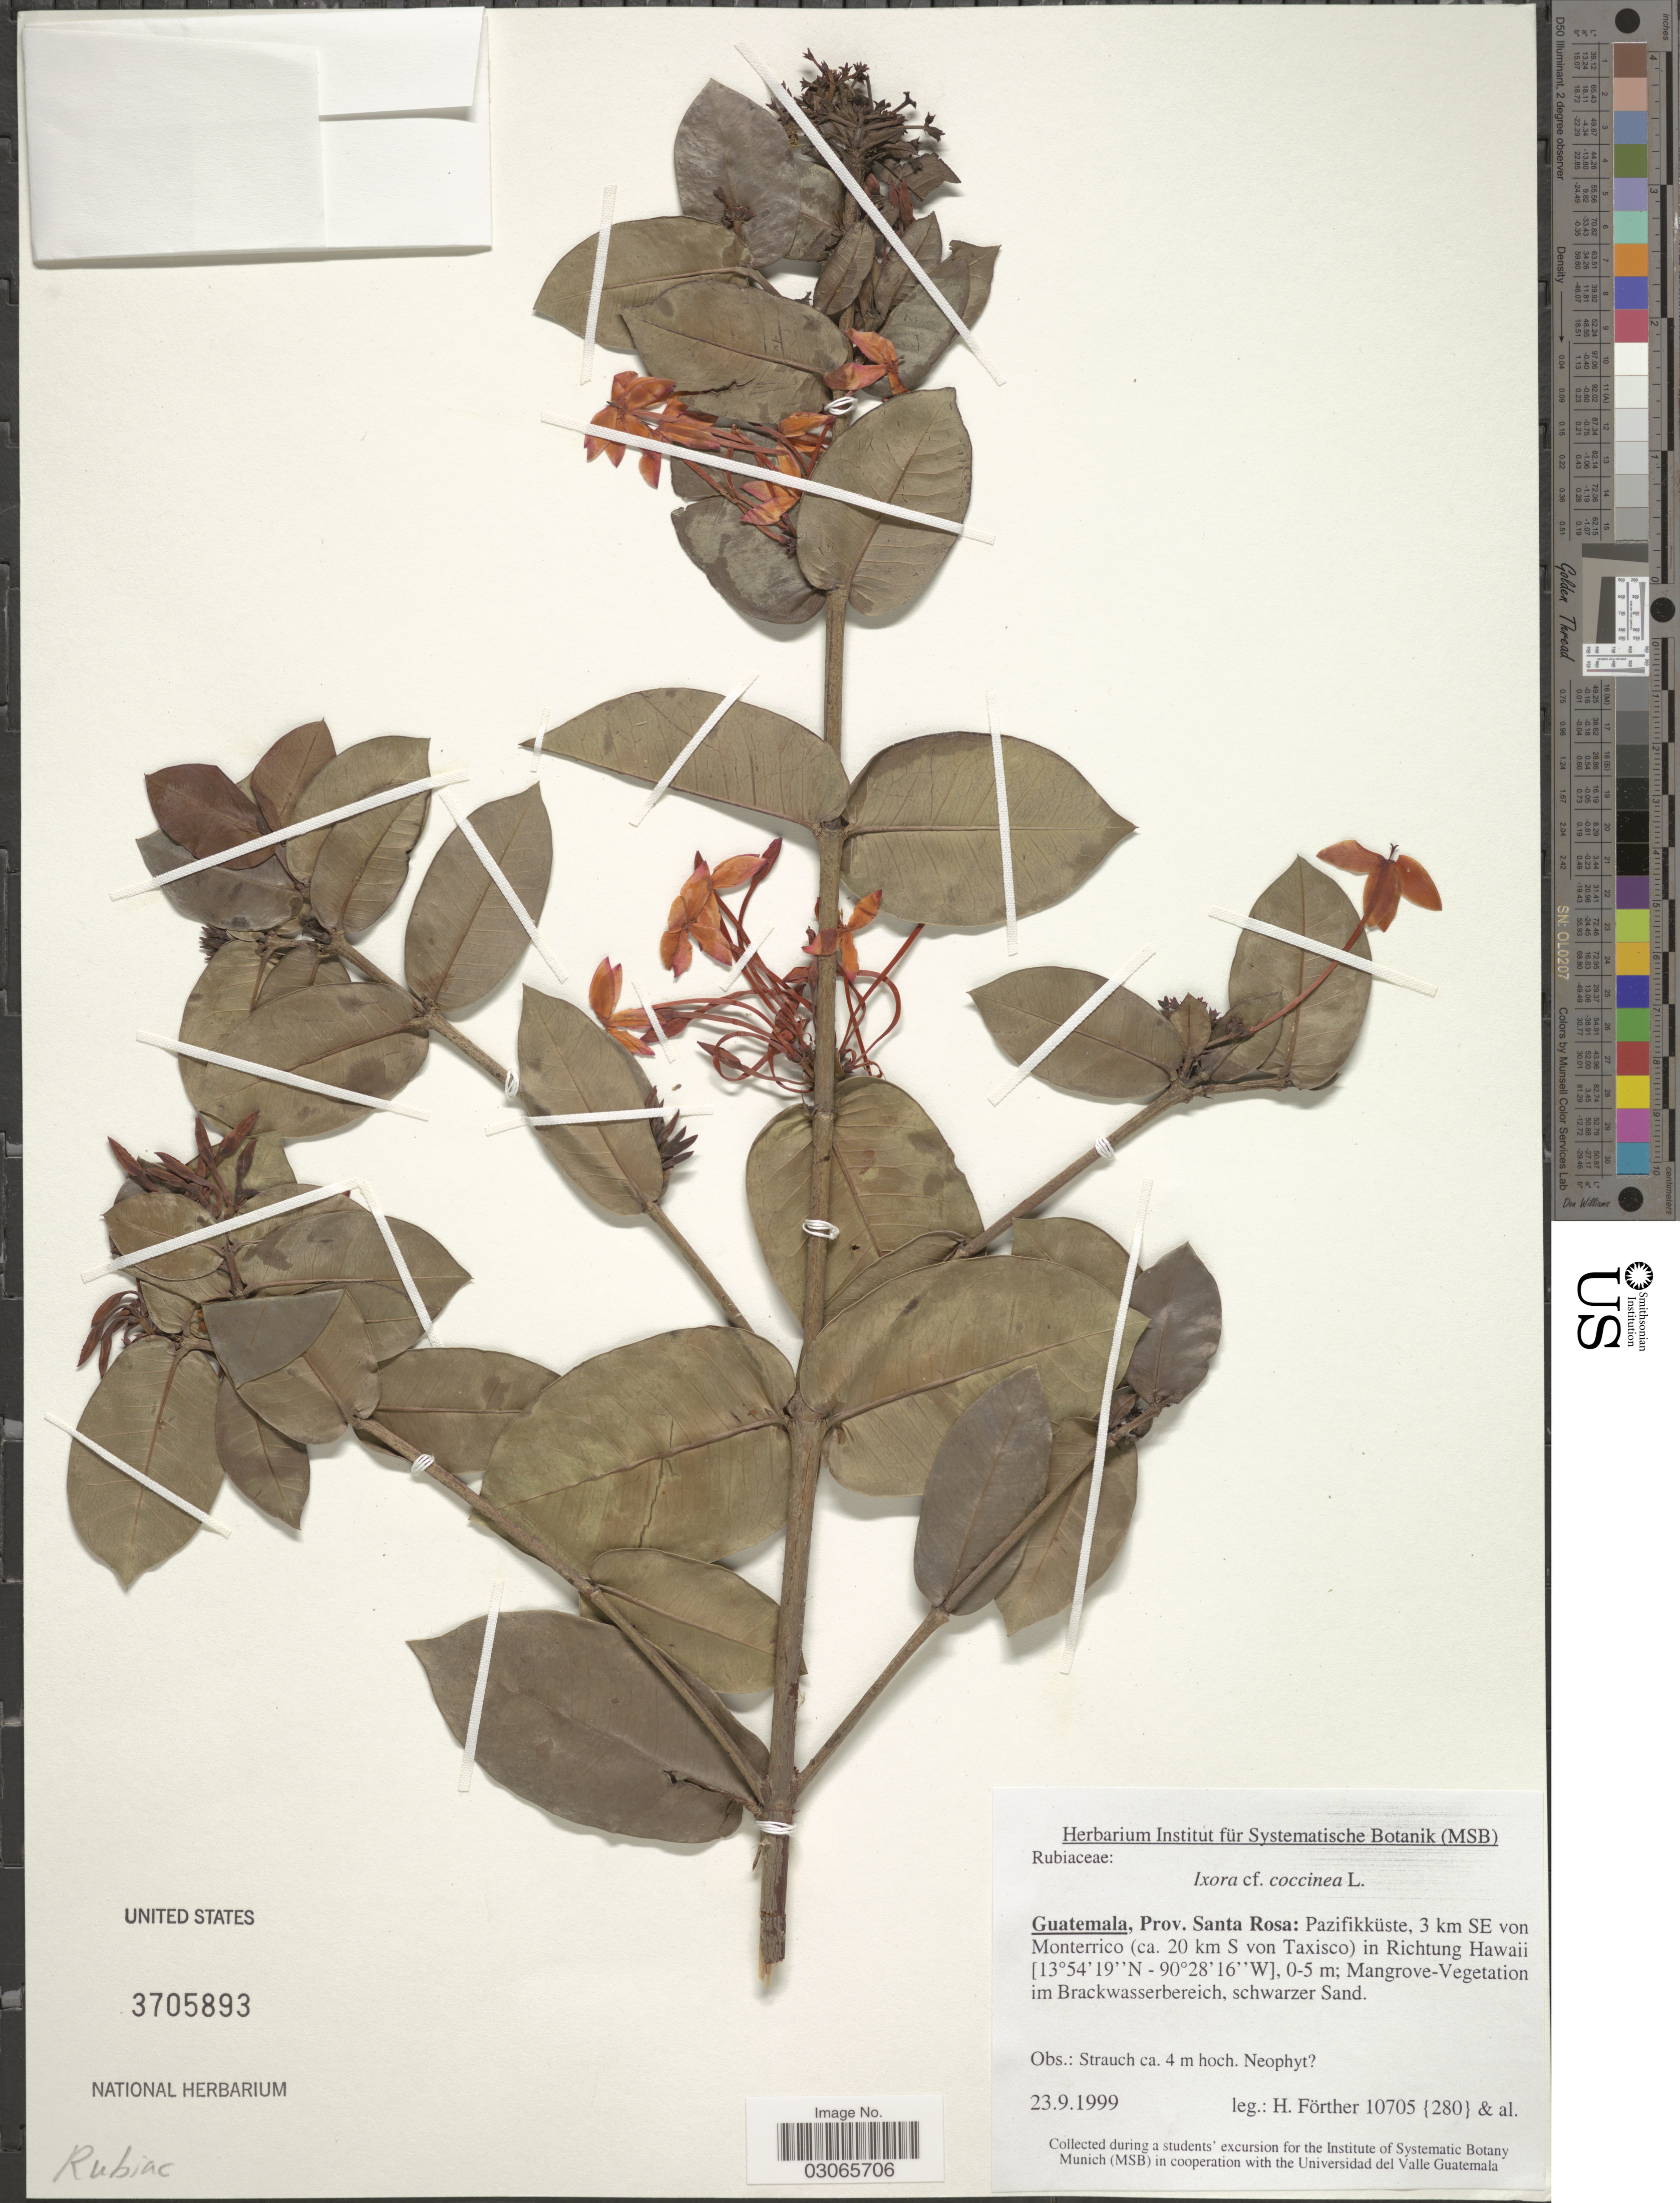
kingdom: Plantae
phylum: Tracheophyta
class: Magnoliopsida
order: Gentianales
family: Rubiaceae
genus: Ixora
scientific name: Ixora coccinea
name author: L.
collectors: H. Förther & et al.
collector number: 10705 {280}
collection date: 1999-09-23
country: Guatemala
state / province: Santa Rosa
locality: Pazifikküste, 3 km SE von Monterrico (ca. 20 km S von Taxisco) in Richtung Hawaii.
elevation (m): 0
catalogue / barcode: US 3705893